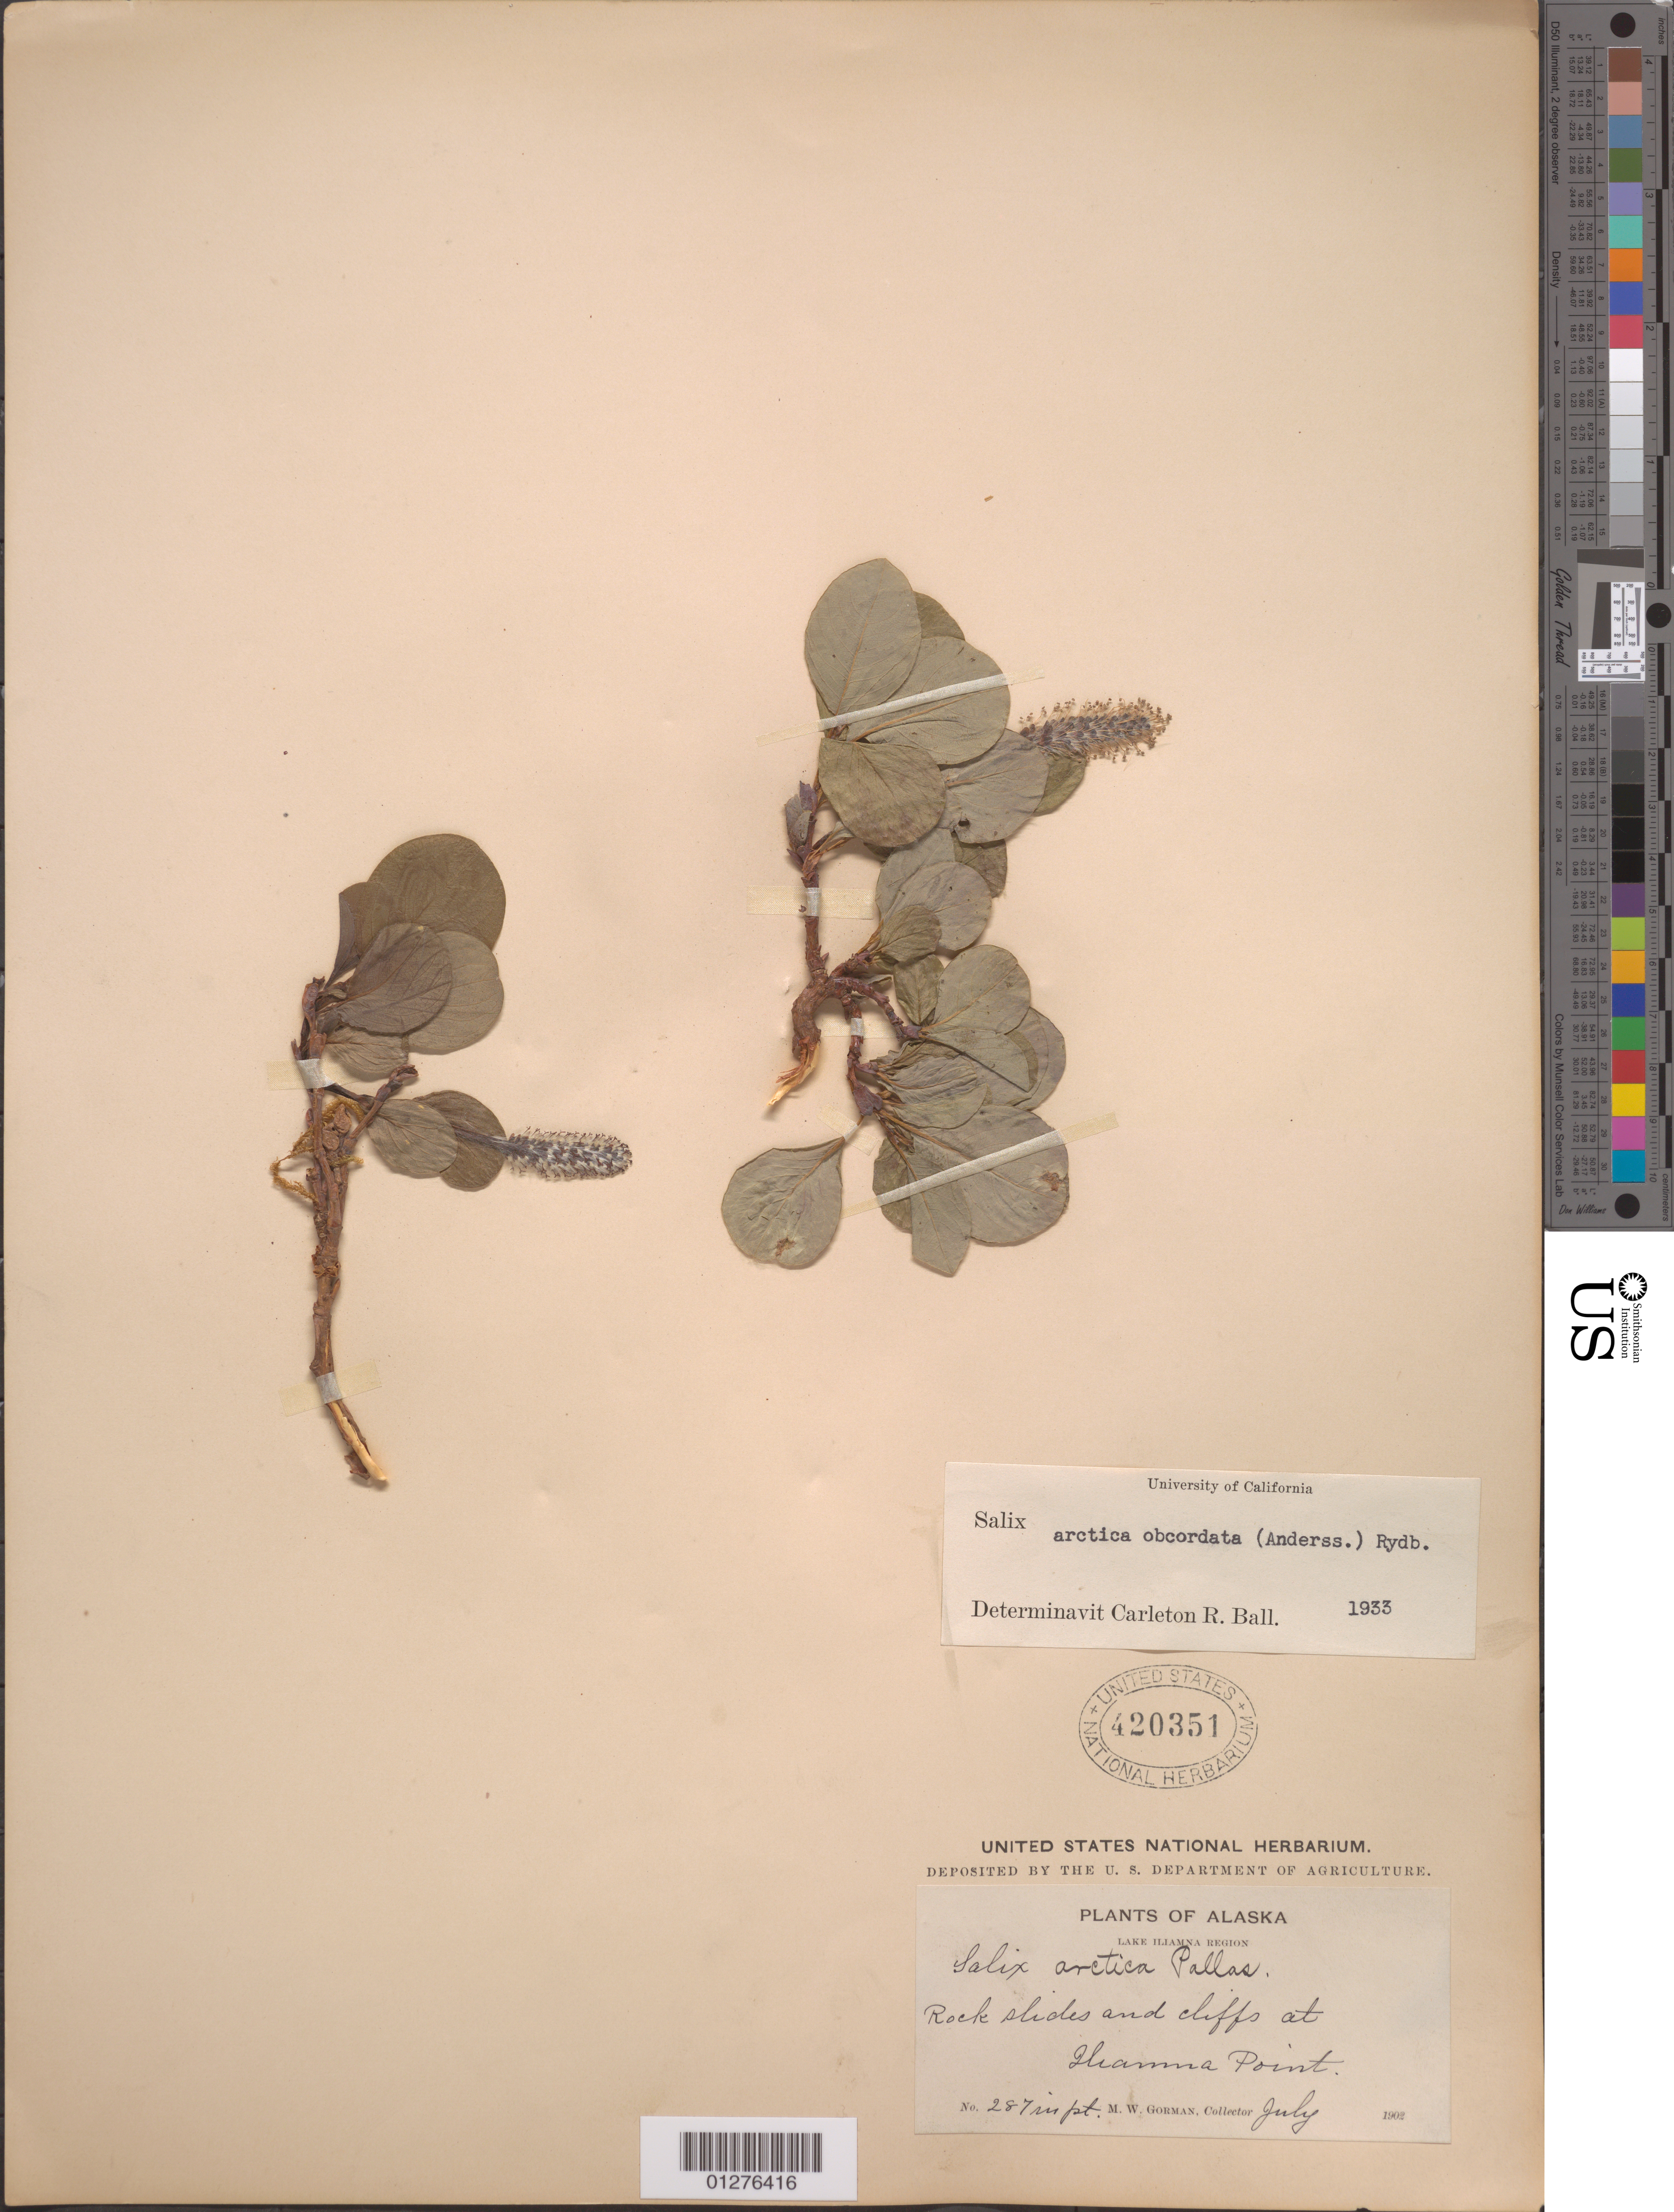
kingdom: Plantae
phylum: Tracheophyta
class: Magnoliopsida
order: Malpighiales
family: Salicaceae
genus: Salix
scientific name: Salix arctica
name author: Pall.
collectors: M. W. Gorman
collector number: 287 in part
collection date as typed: Jul 1902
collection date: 1902-07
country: United States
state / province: Alaska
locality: Lake Illiamna Region, at Iliamna Point.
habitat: Rock slides and cliffs.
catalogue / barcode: US 420351